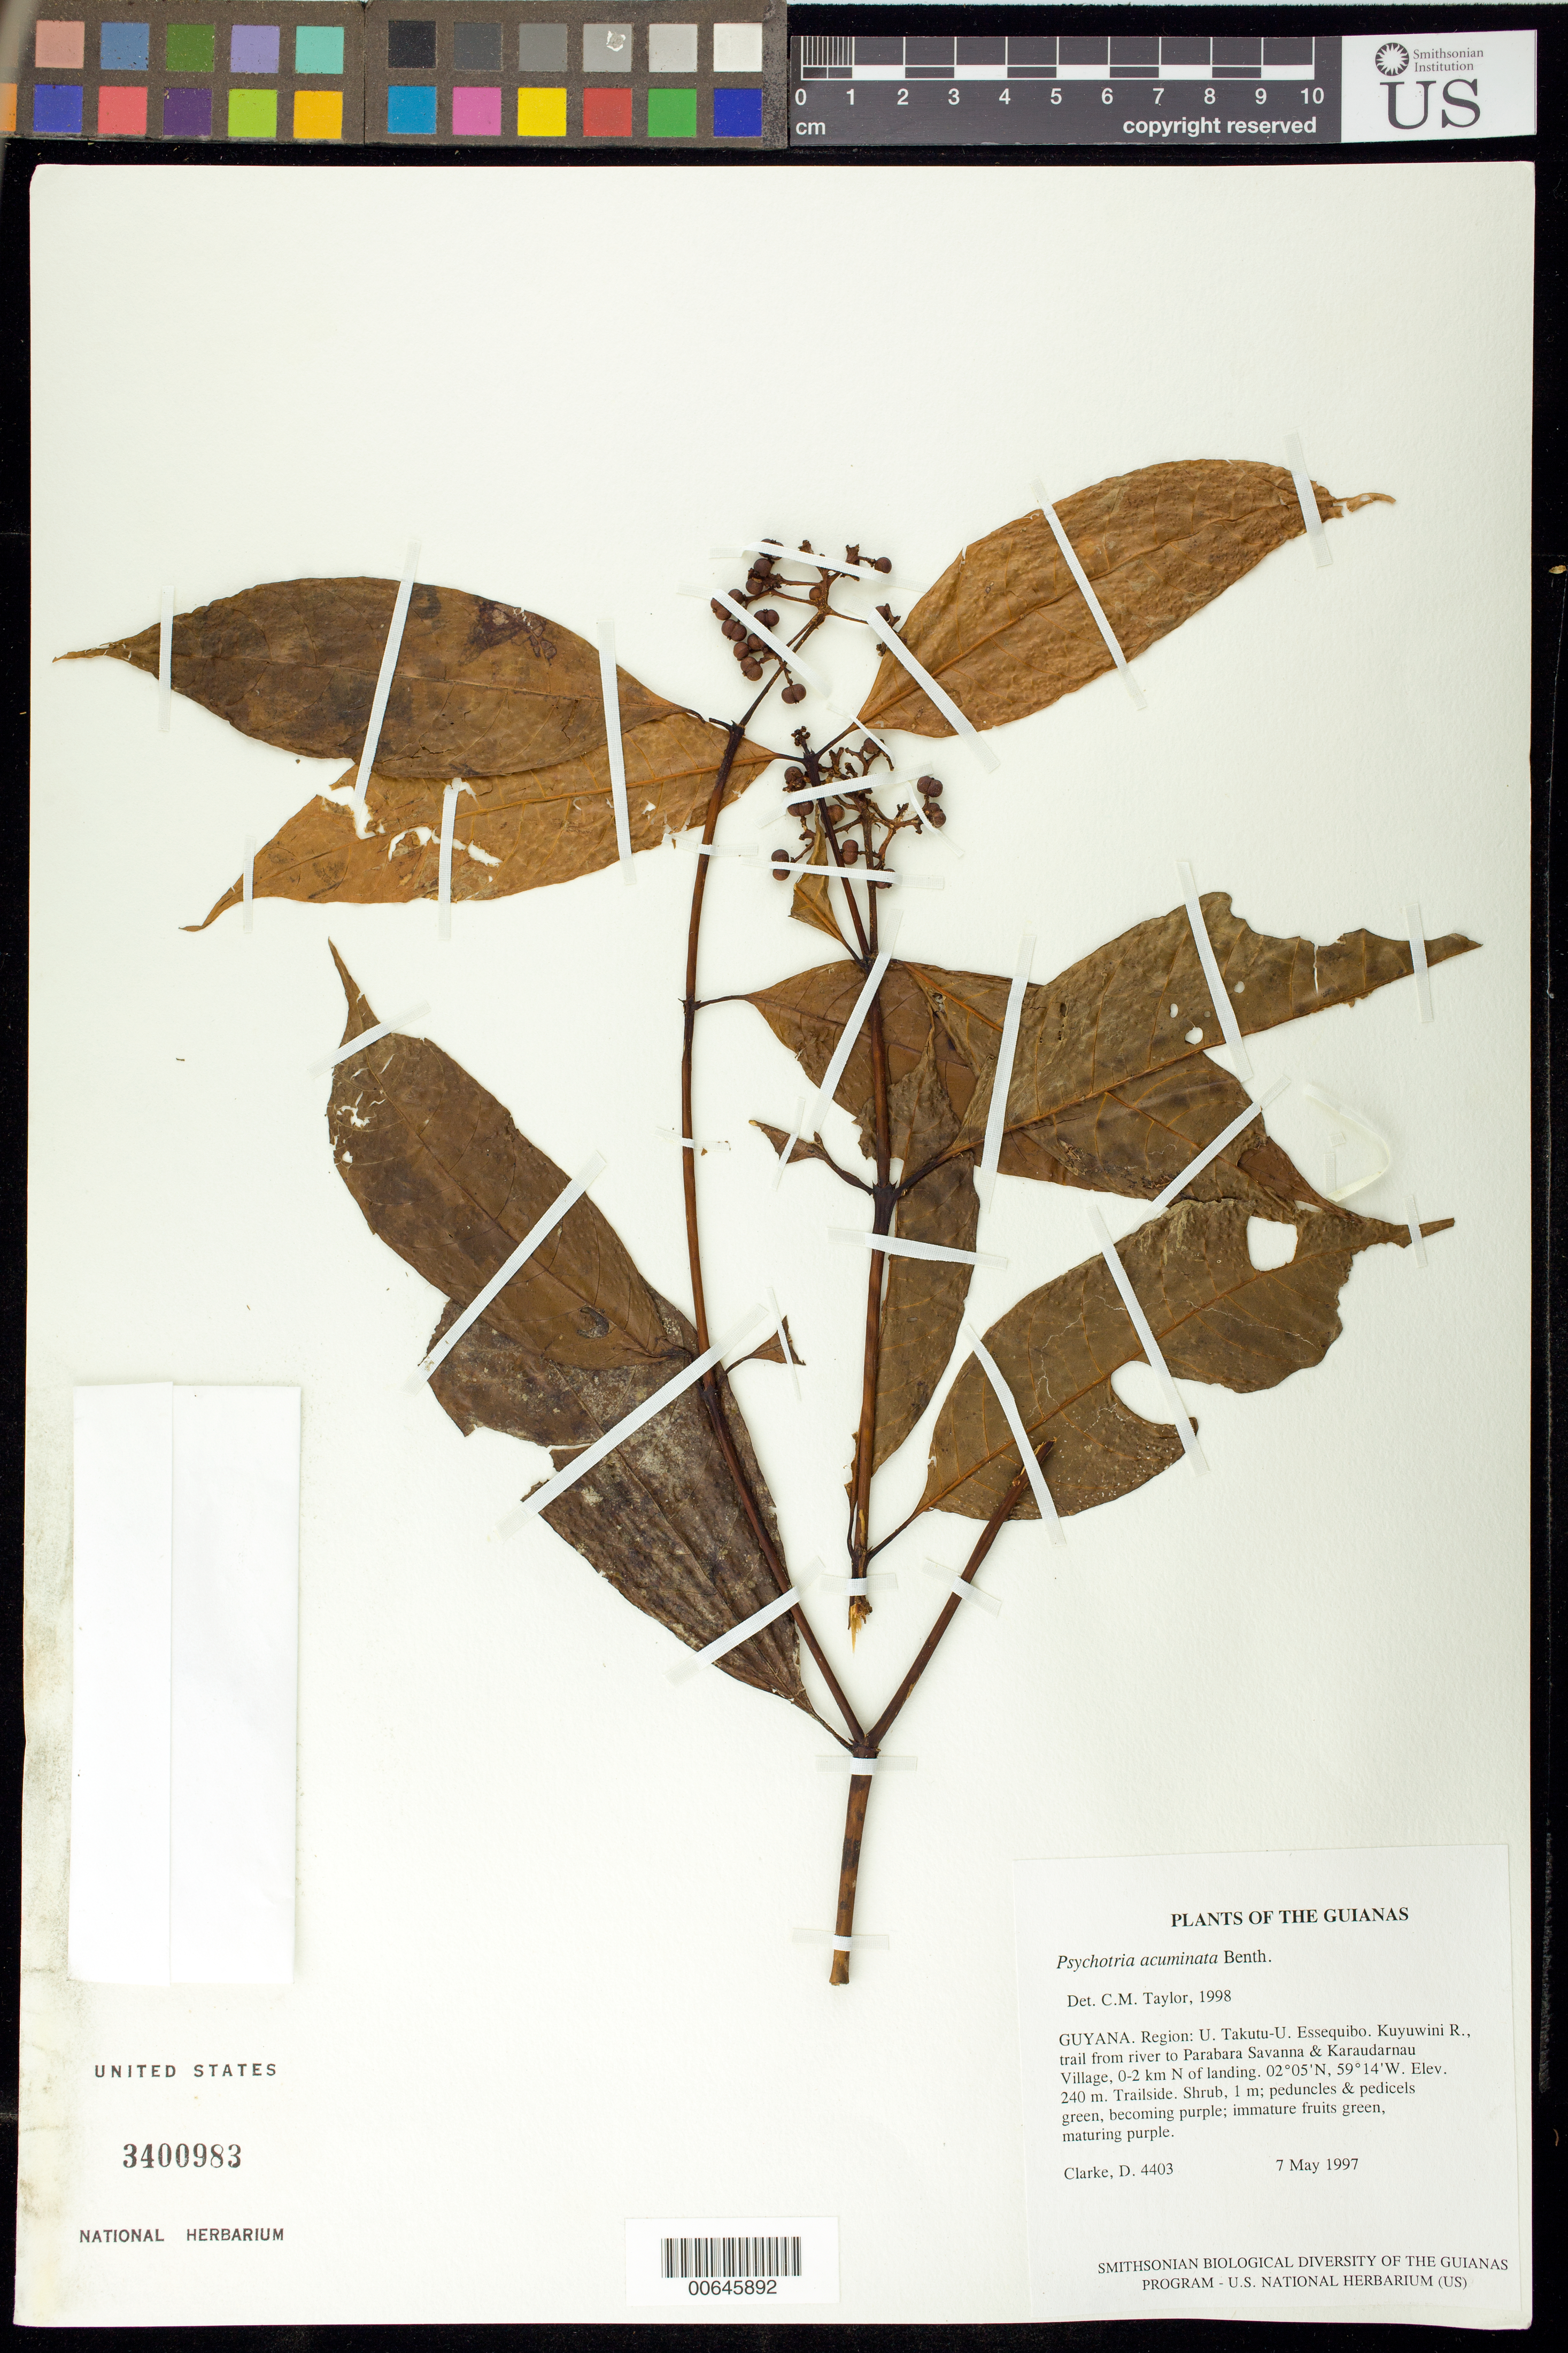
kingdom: Plantae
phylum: Tracheophyta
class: Magnoliopsida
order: Gentianales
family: Rubiaceae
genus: Palicourea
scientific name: Palicourea acuminata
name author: (Benth.) Borhidi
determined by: Kirkbride, J. H., Jr.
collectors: H. D. Clarke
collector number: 4403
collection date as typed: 7 May 1997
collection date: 1997-05-07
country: Guyana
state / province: U. Takutu-U. Essequibo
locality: Kuyuwini R., trail from river to Parabara Savanna & Karaudarnau Village, 0-2 km N of landing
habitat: Trailside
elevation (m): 240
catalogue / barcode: US 3400983